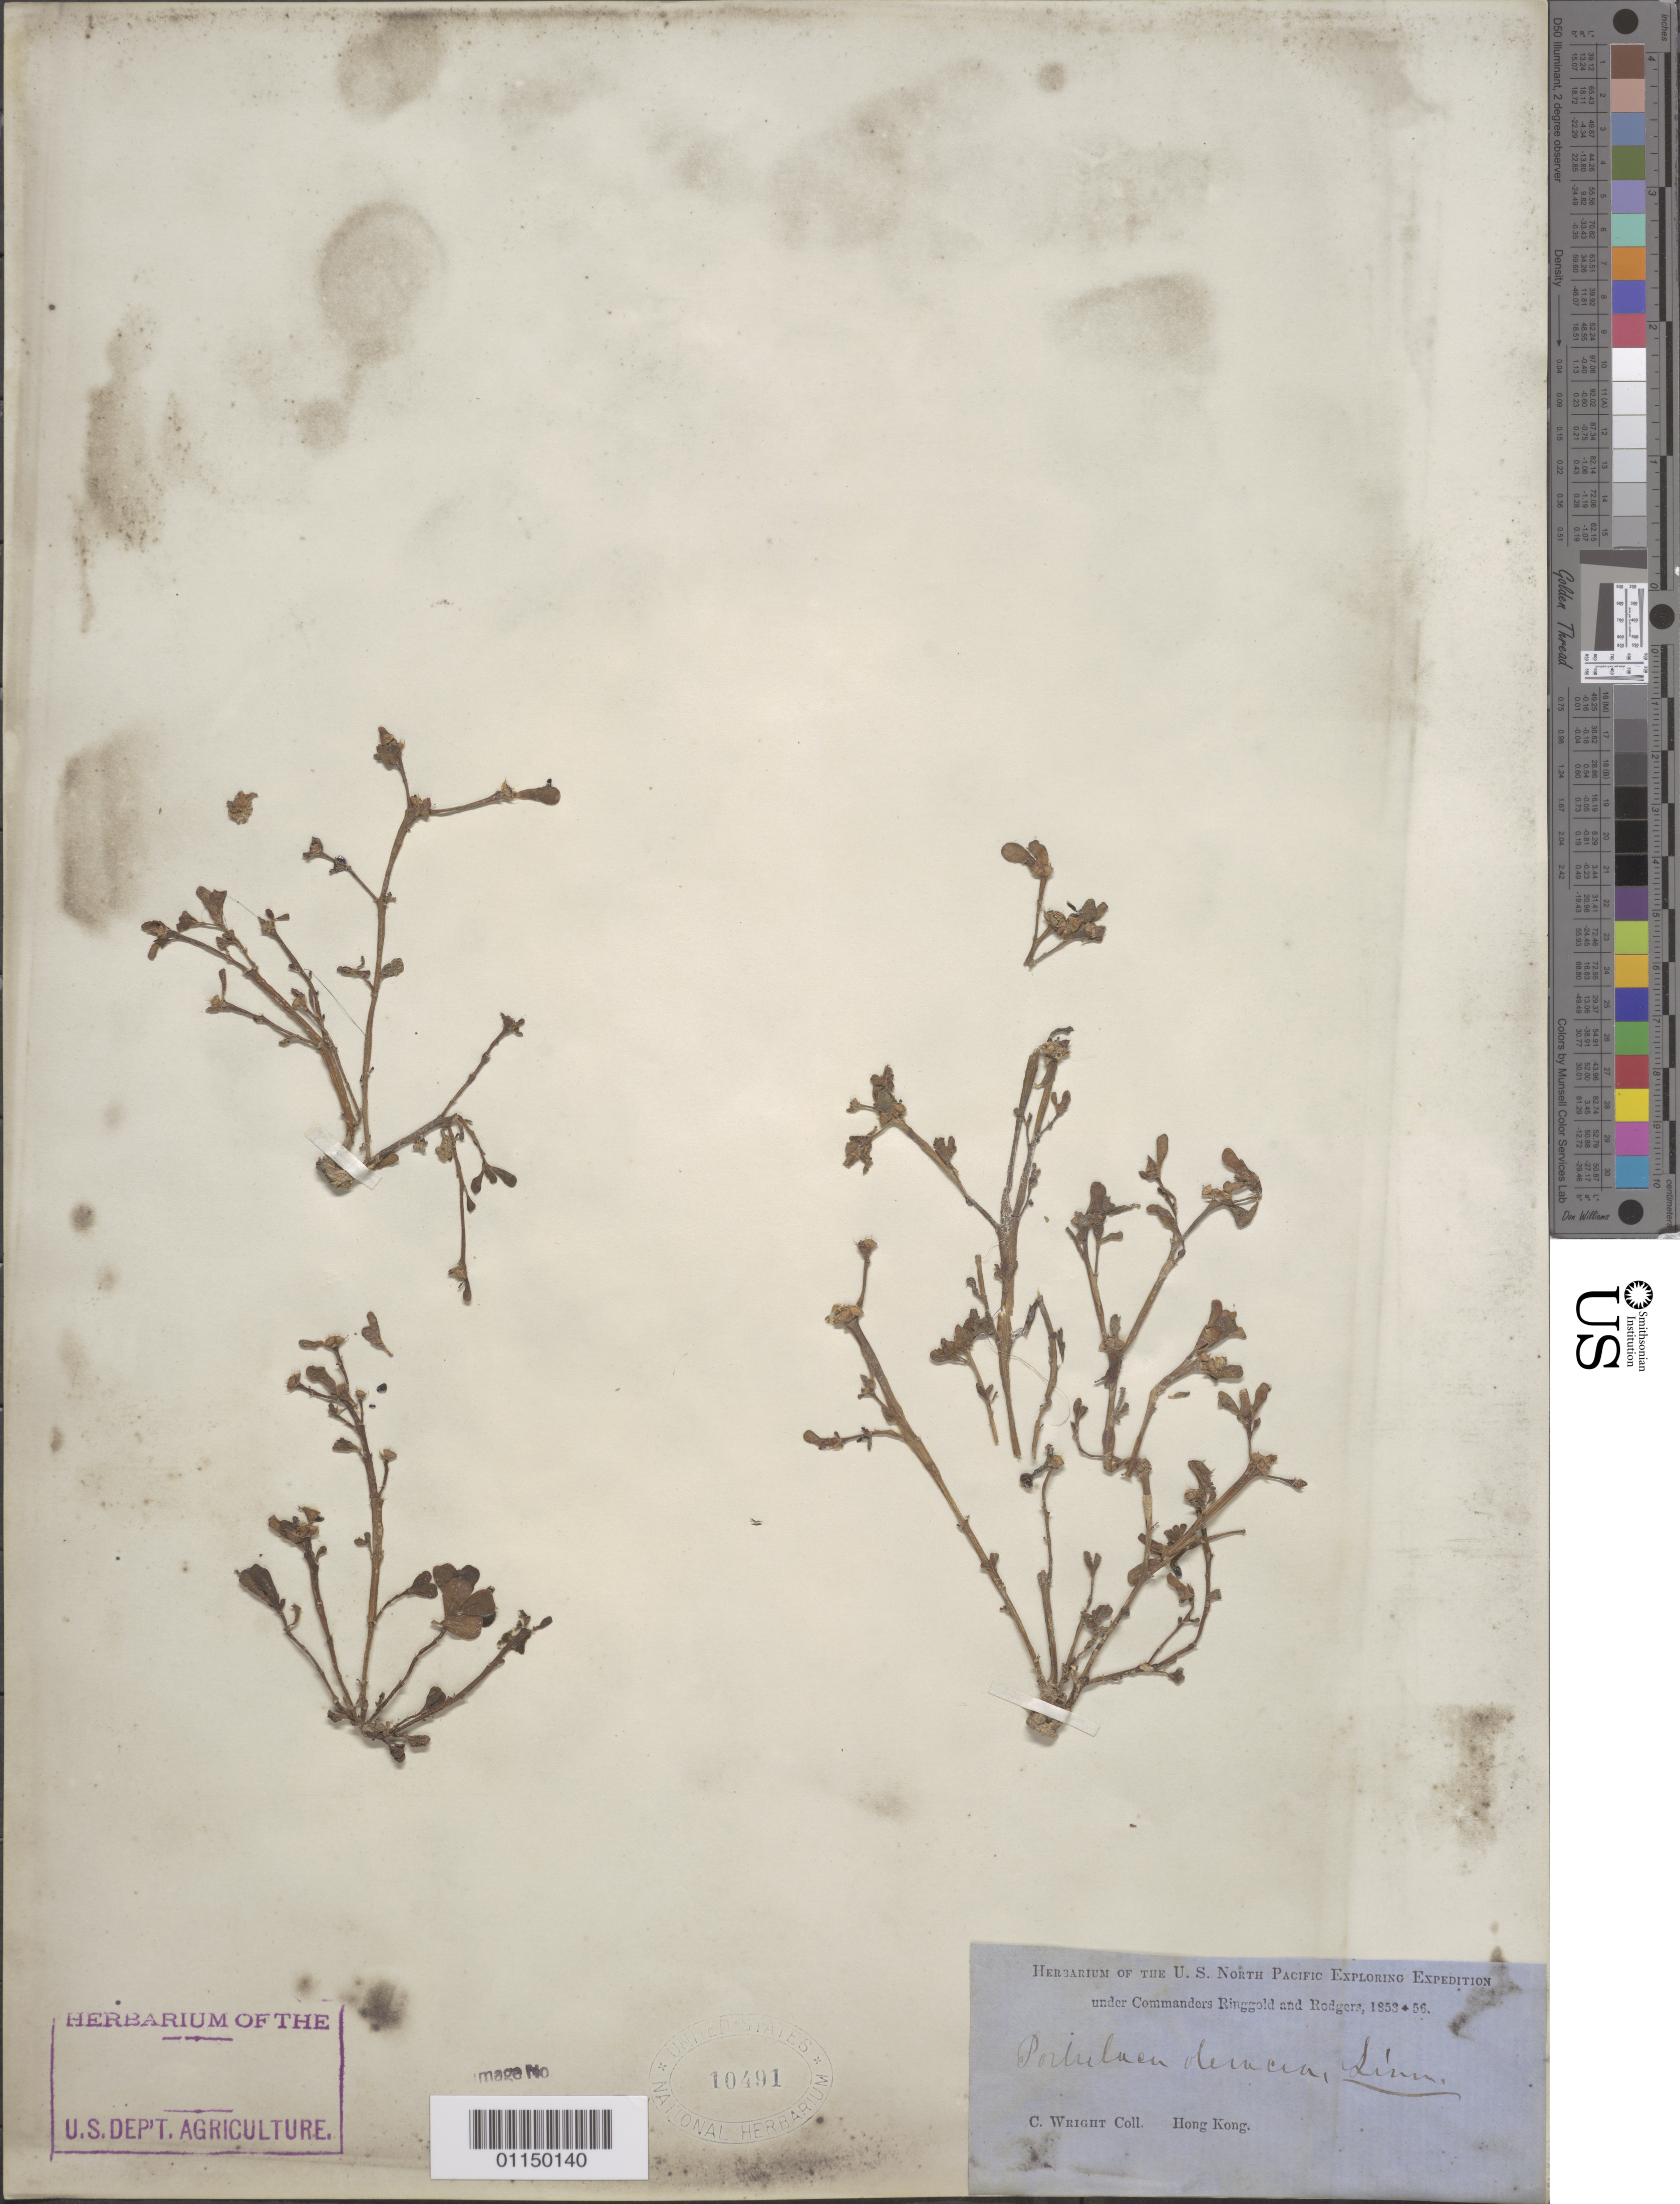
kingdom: Plantae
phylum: Tracheophyta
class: Magnoliopsida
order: Caryophyllales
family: Portulacaceae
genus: Portulaca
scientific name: Portulaca oleracea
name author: L.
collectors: C. Wright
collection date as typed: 1853 to -- -- 1856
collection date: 1853/1856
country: China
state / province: Hong Kong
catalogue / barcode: US 10491